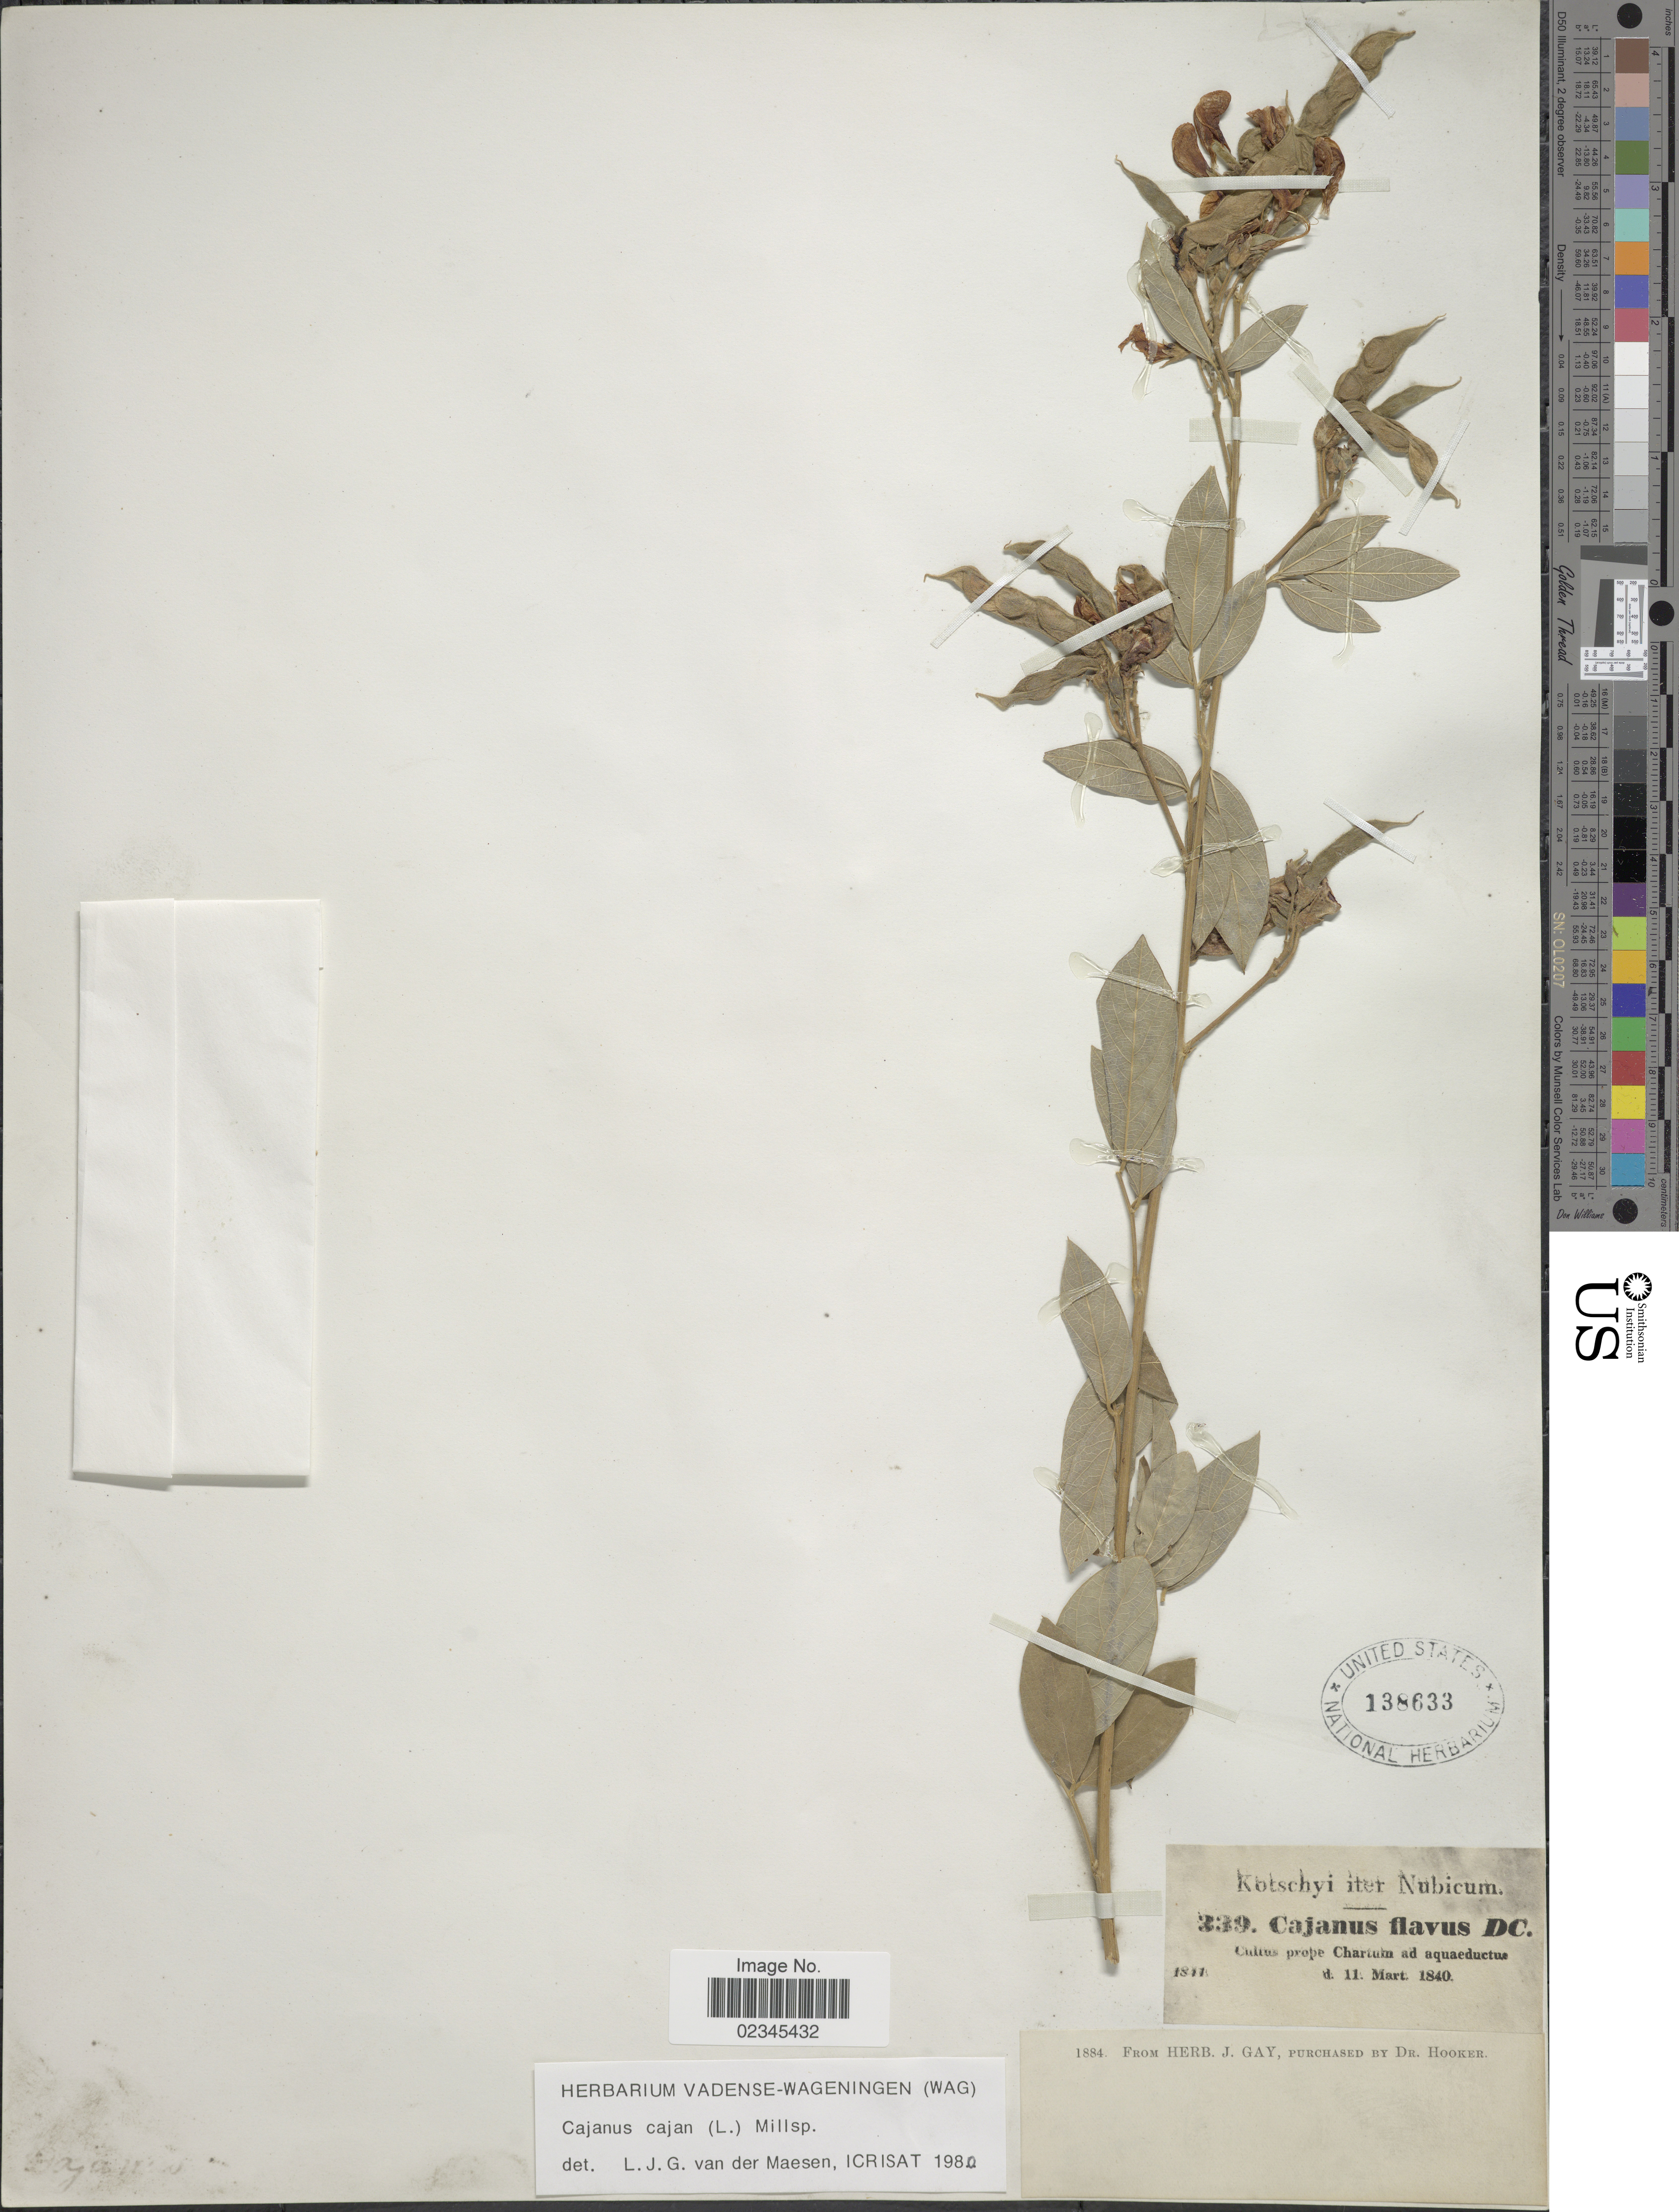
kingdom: Plantae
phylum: Tracheophyta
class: Magnoliopsida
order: Fabales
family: Fabaceae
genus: Cajanus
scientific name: Cajanus cajan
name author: (L.) Huth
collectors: -. Kotschyi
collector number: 339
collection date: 1840-03-11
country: Sudan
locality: Nubicum. Chartum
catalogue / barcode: US 138633